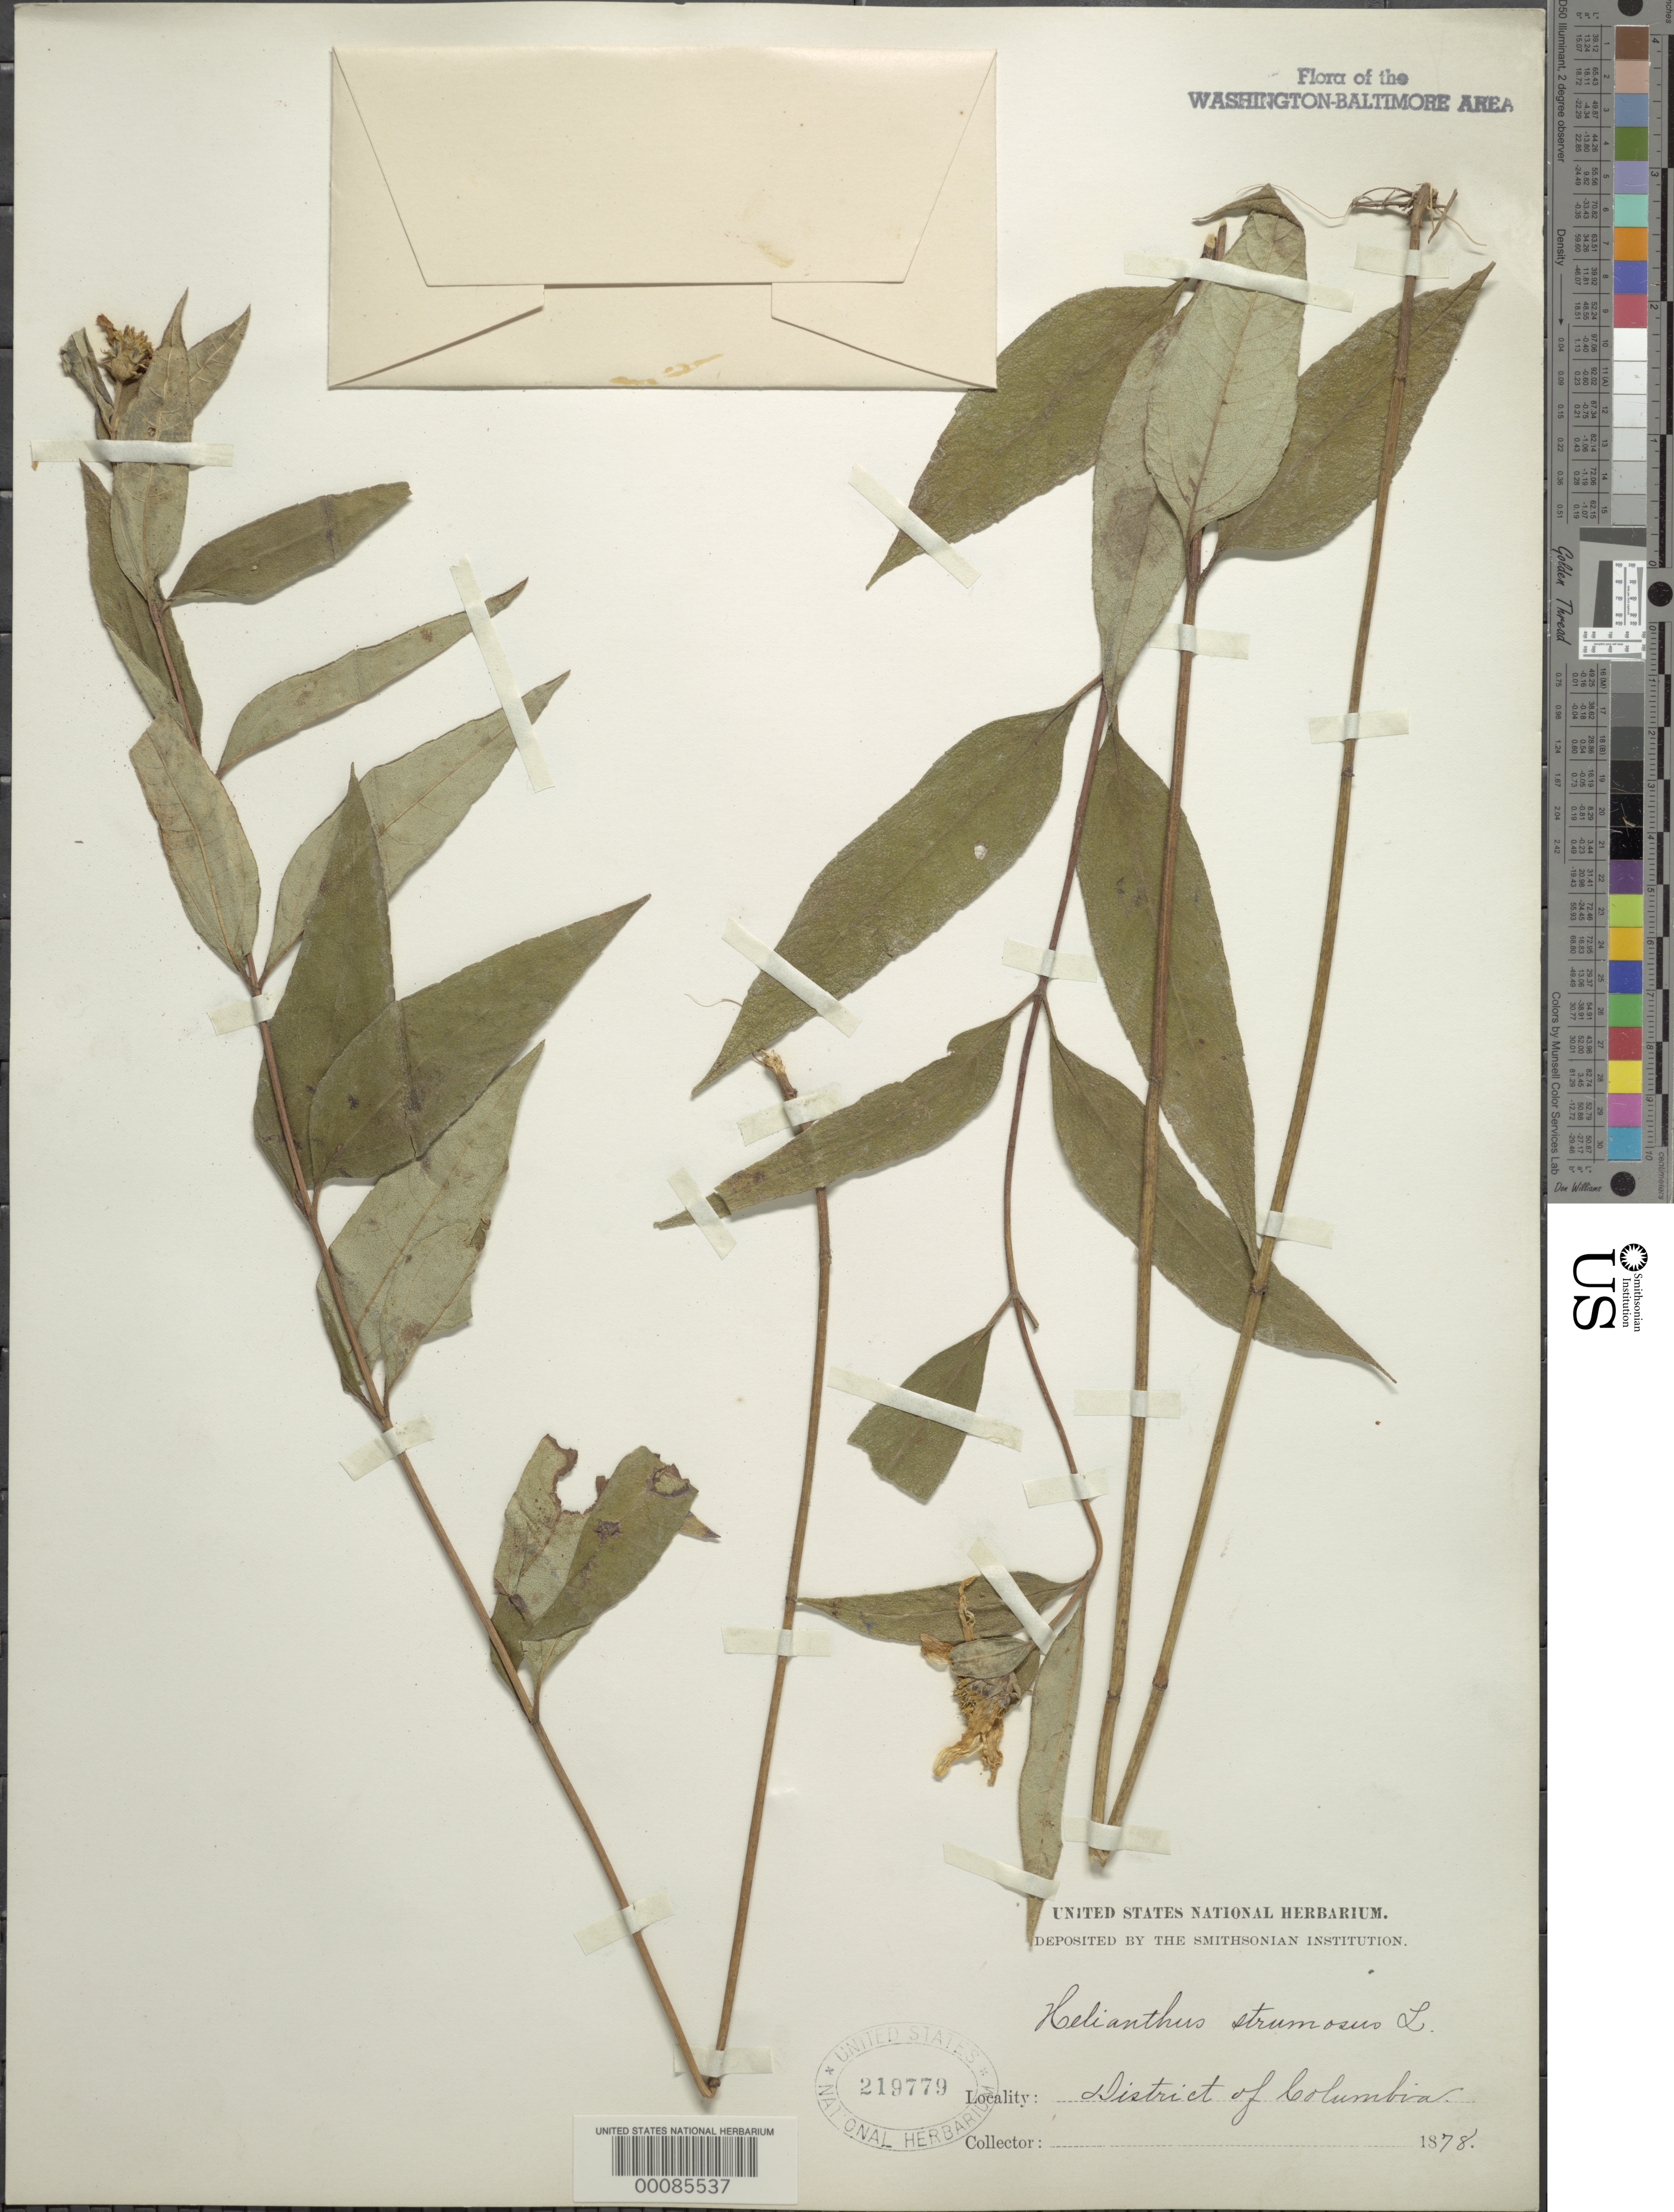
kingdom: Plantae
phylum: Tracheophyta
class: Magnoliopsida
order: Asterales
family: Asteraceae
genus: Helianthus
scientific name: Helianthus strumosus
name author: L.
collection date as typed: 1878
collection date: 1878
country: United States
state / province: District of Columbia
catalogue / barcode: US 219779